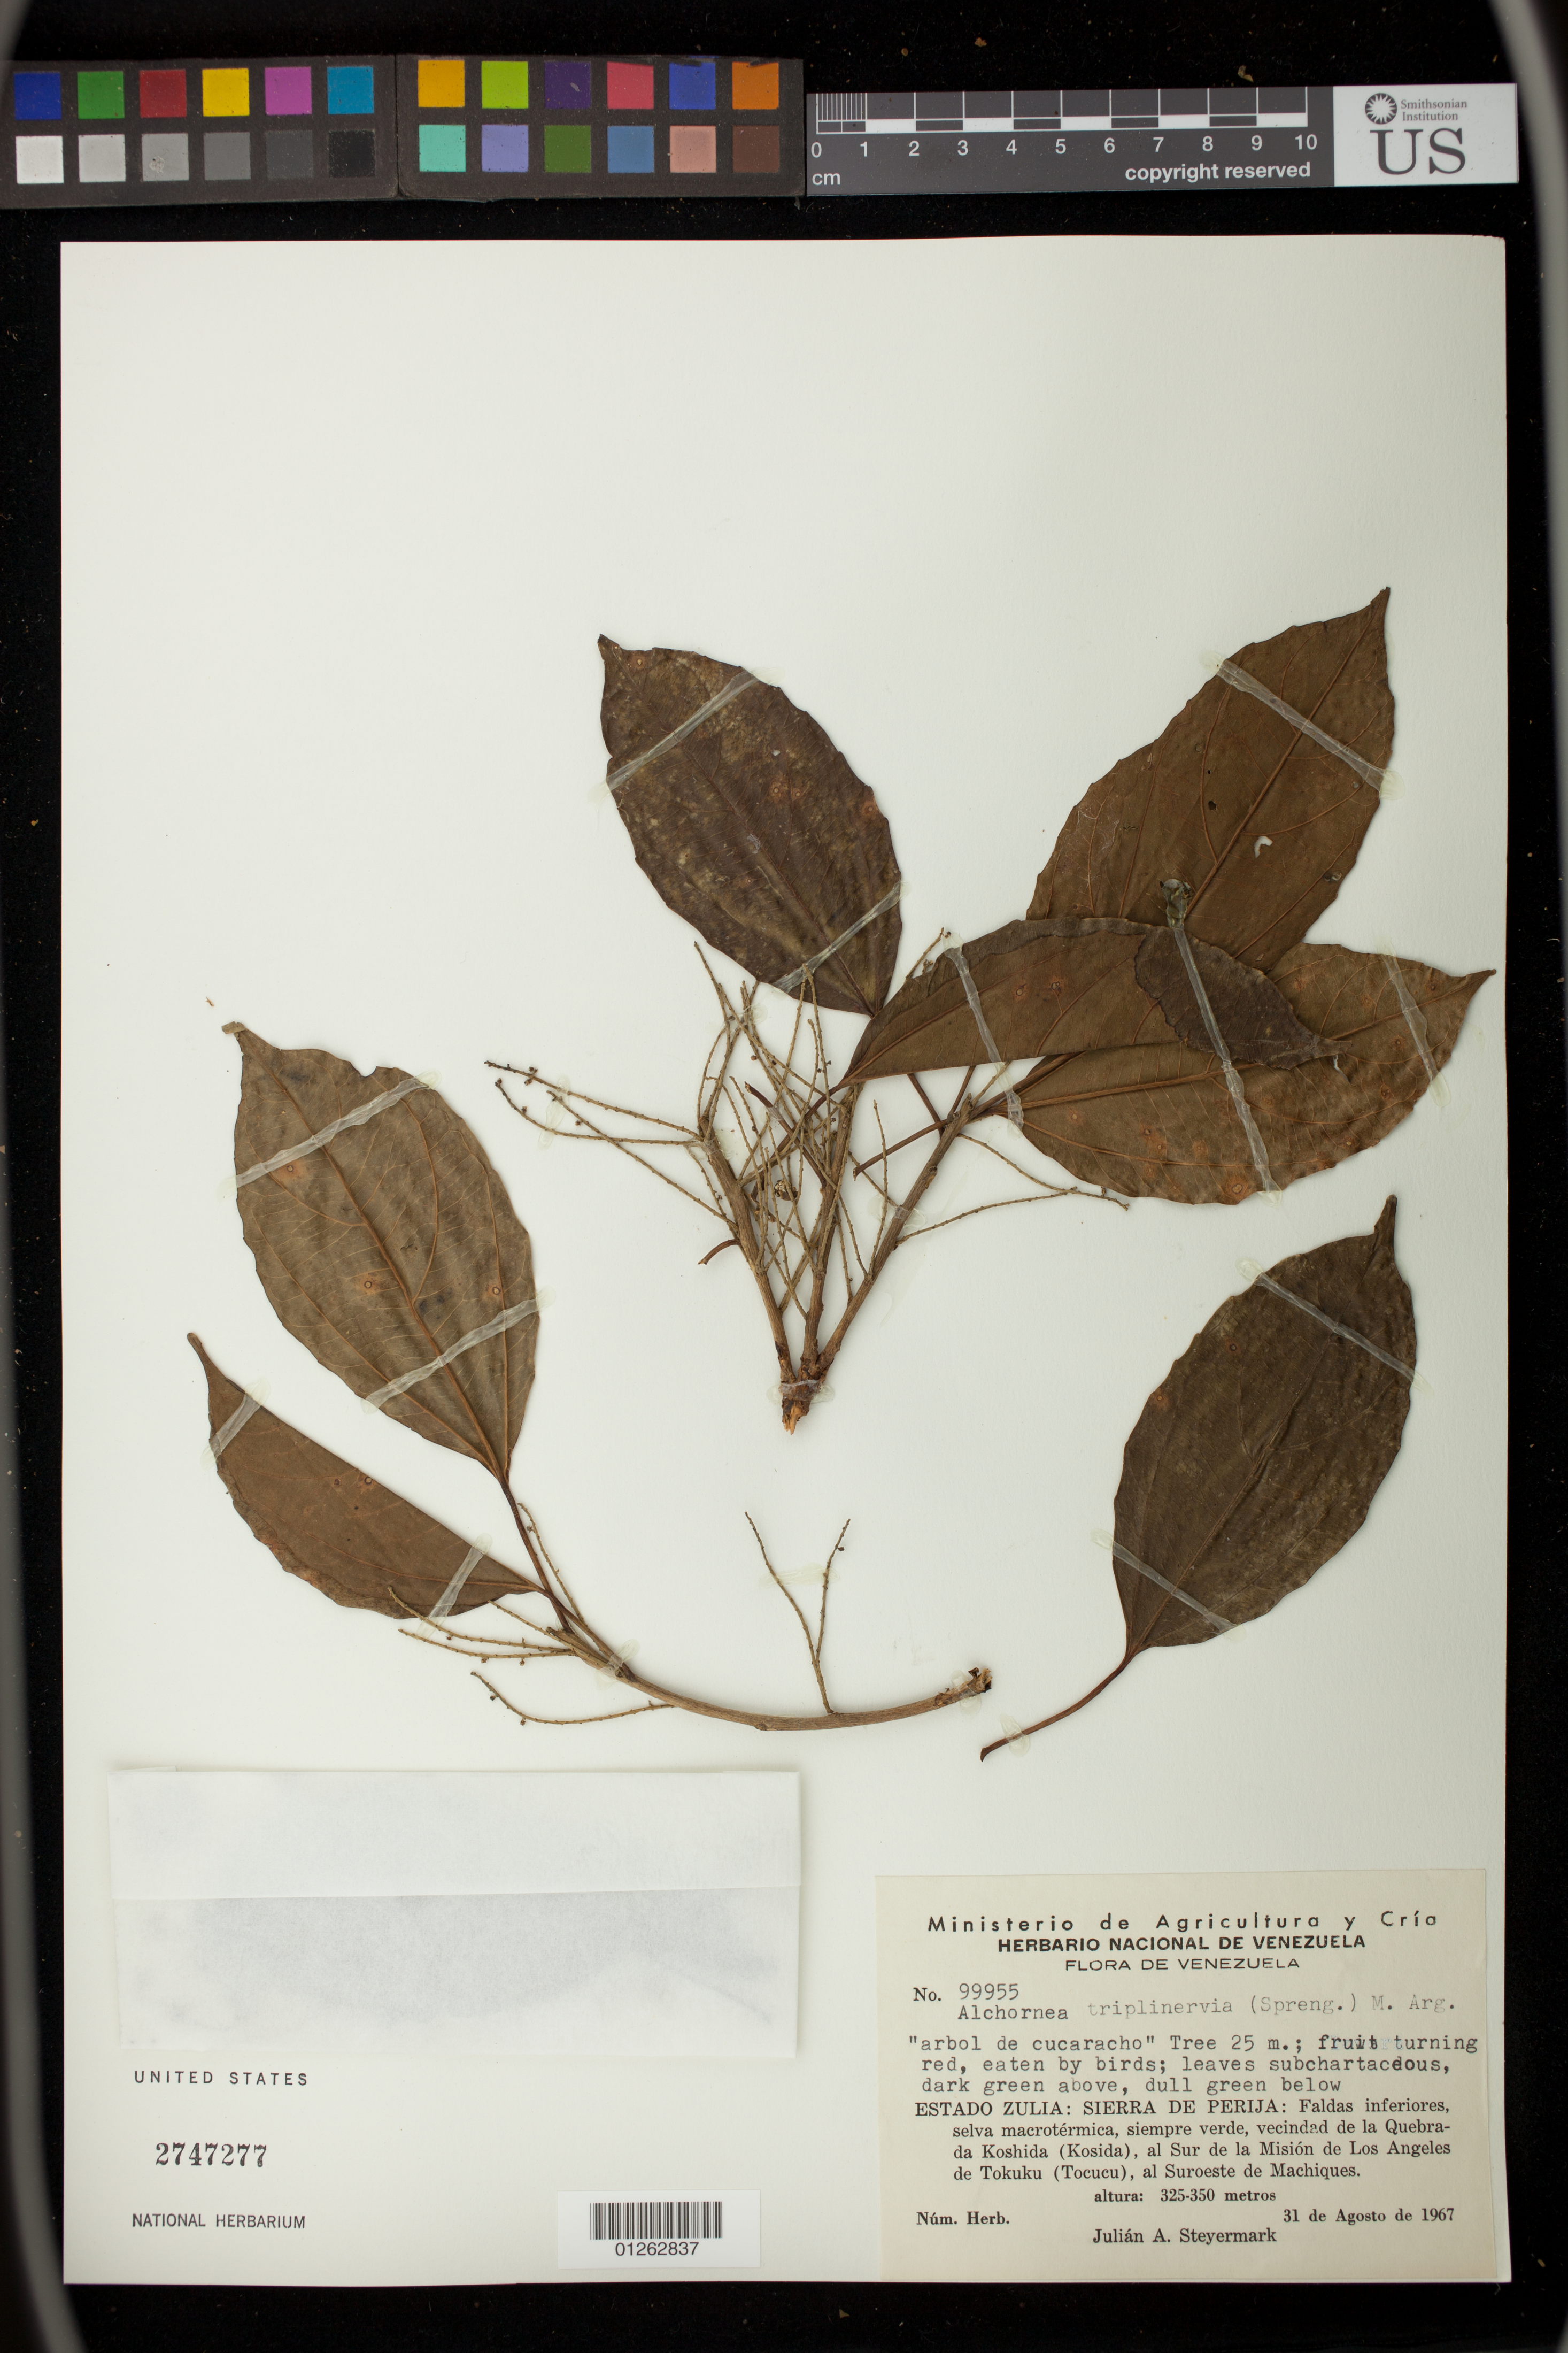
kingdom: Plantae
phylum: Tracheophyta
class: Magnoliopsida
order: Malpighiales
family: Euphorbiaceae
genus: Alchornea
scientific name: Alchornea triplinervia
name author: (Spreng.) Müll. Arg.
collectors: J. Steyermark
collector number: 99955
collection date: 1967-08-31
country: Venezuela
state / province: Zulia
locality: Sierra de Perija: Faldas inferiores, selva macrotermica, siempre verde, vecindad de la Quebrada Koshida (Kosida), al Sur de la Mision de Los Angeles de Tokuku (Tocucu), al Suroeste de Machiques.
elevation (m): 325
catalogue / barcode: US 2747277